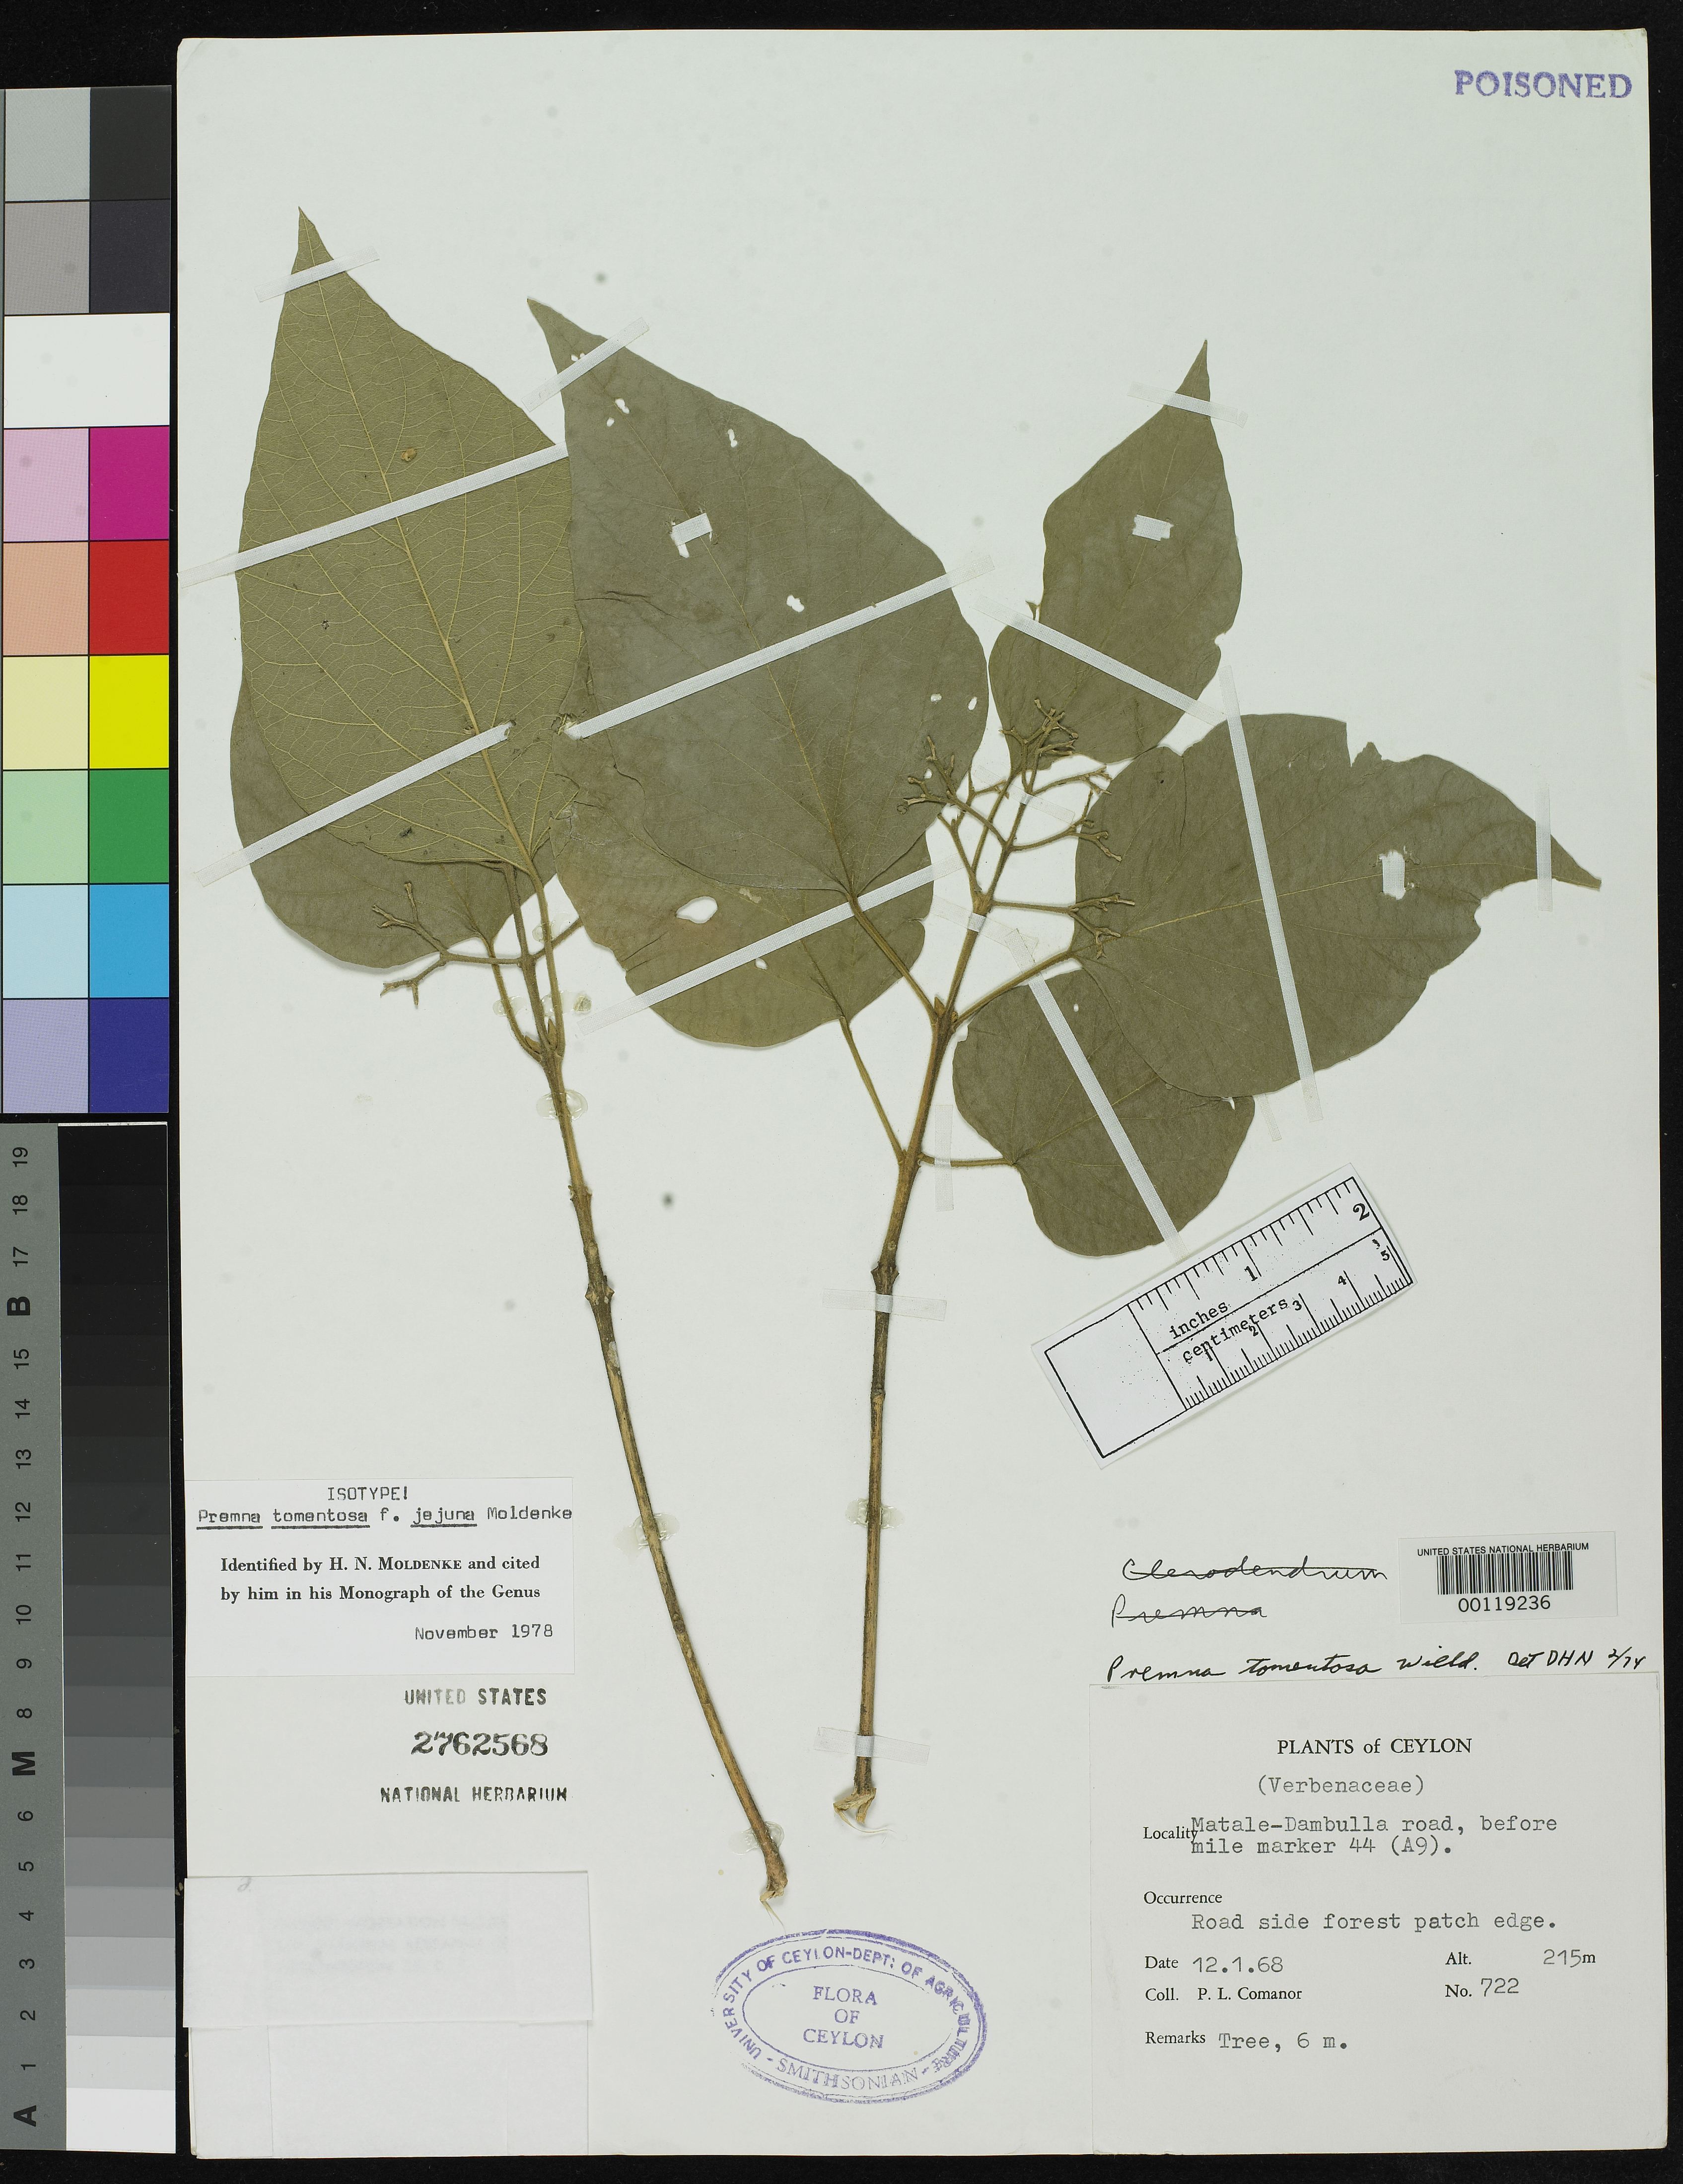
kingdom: Plantae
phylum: Tracheophyta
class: Magnoliopsida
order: Lamiales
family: Lamiaceae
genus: Premna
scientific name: Premna tomentosa f. jejuna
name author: Moldenke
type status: Isotype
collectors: P. Comanor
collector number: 722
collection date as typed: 12 Jan 1968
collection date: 1968-01-12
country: Sri Lanka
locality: Matale to Dambulla road.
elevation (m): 215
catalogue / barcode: US 2762568